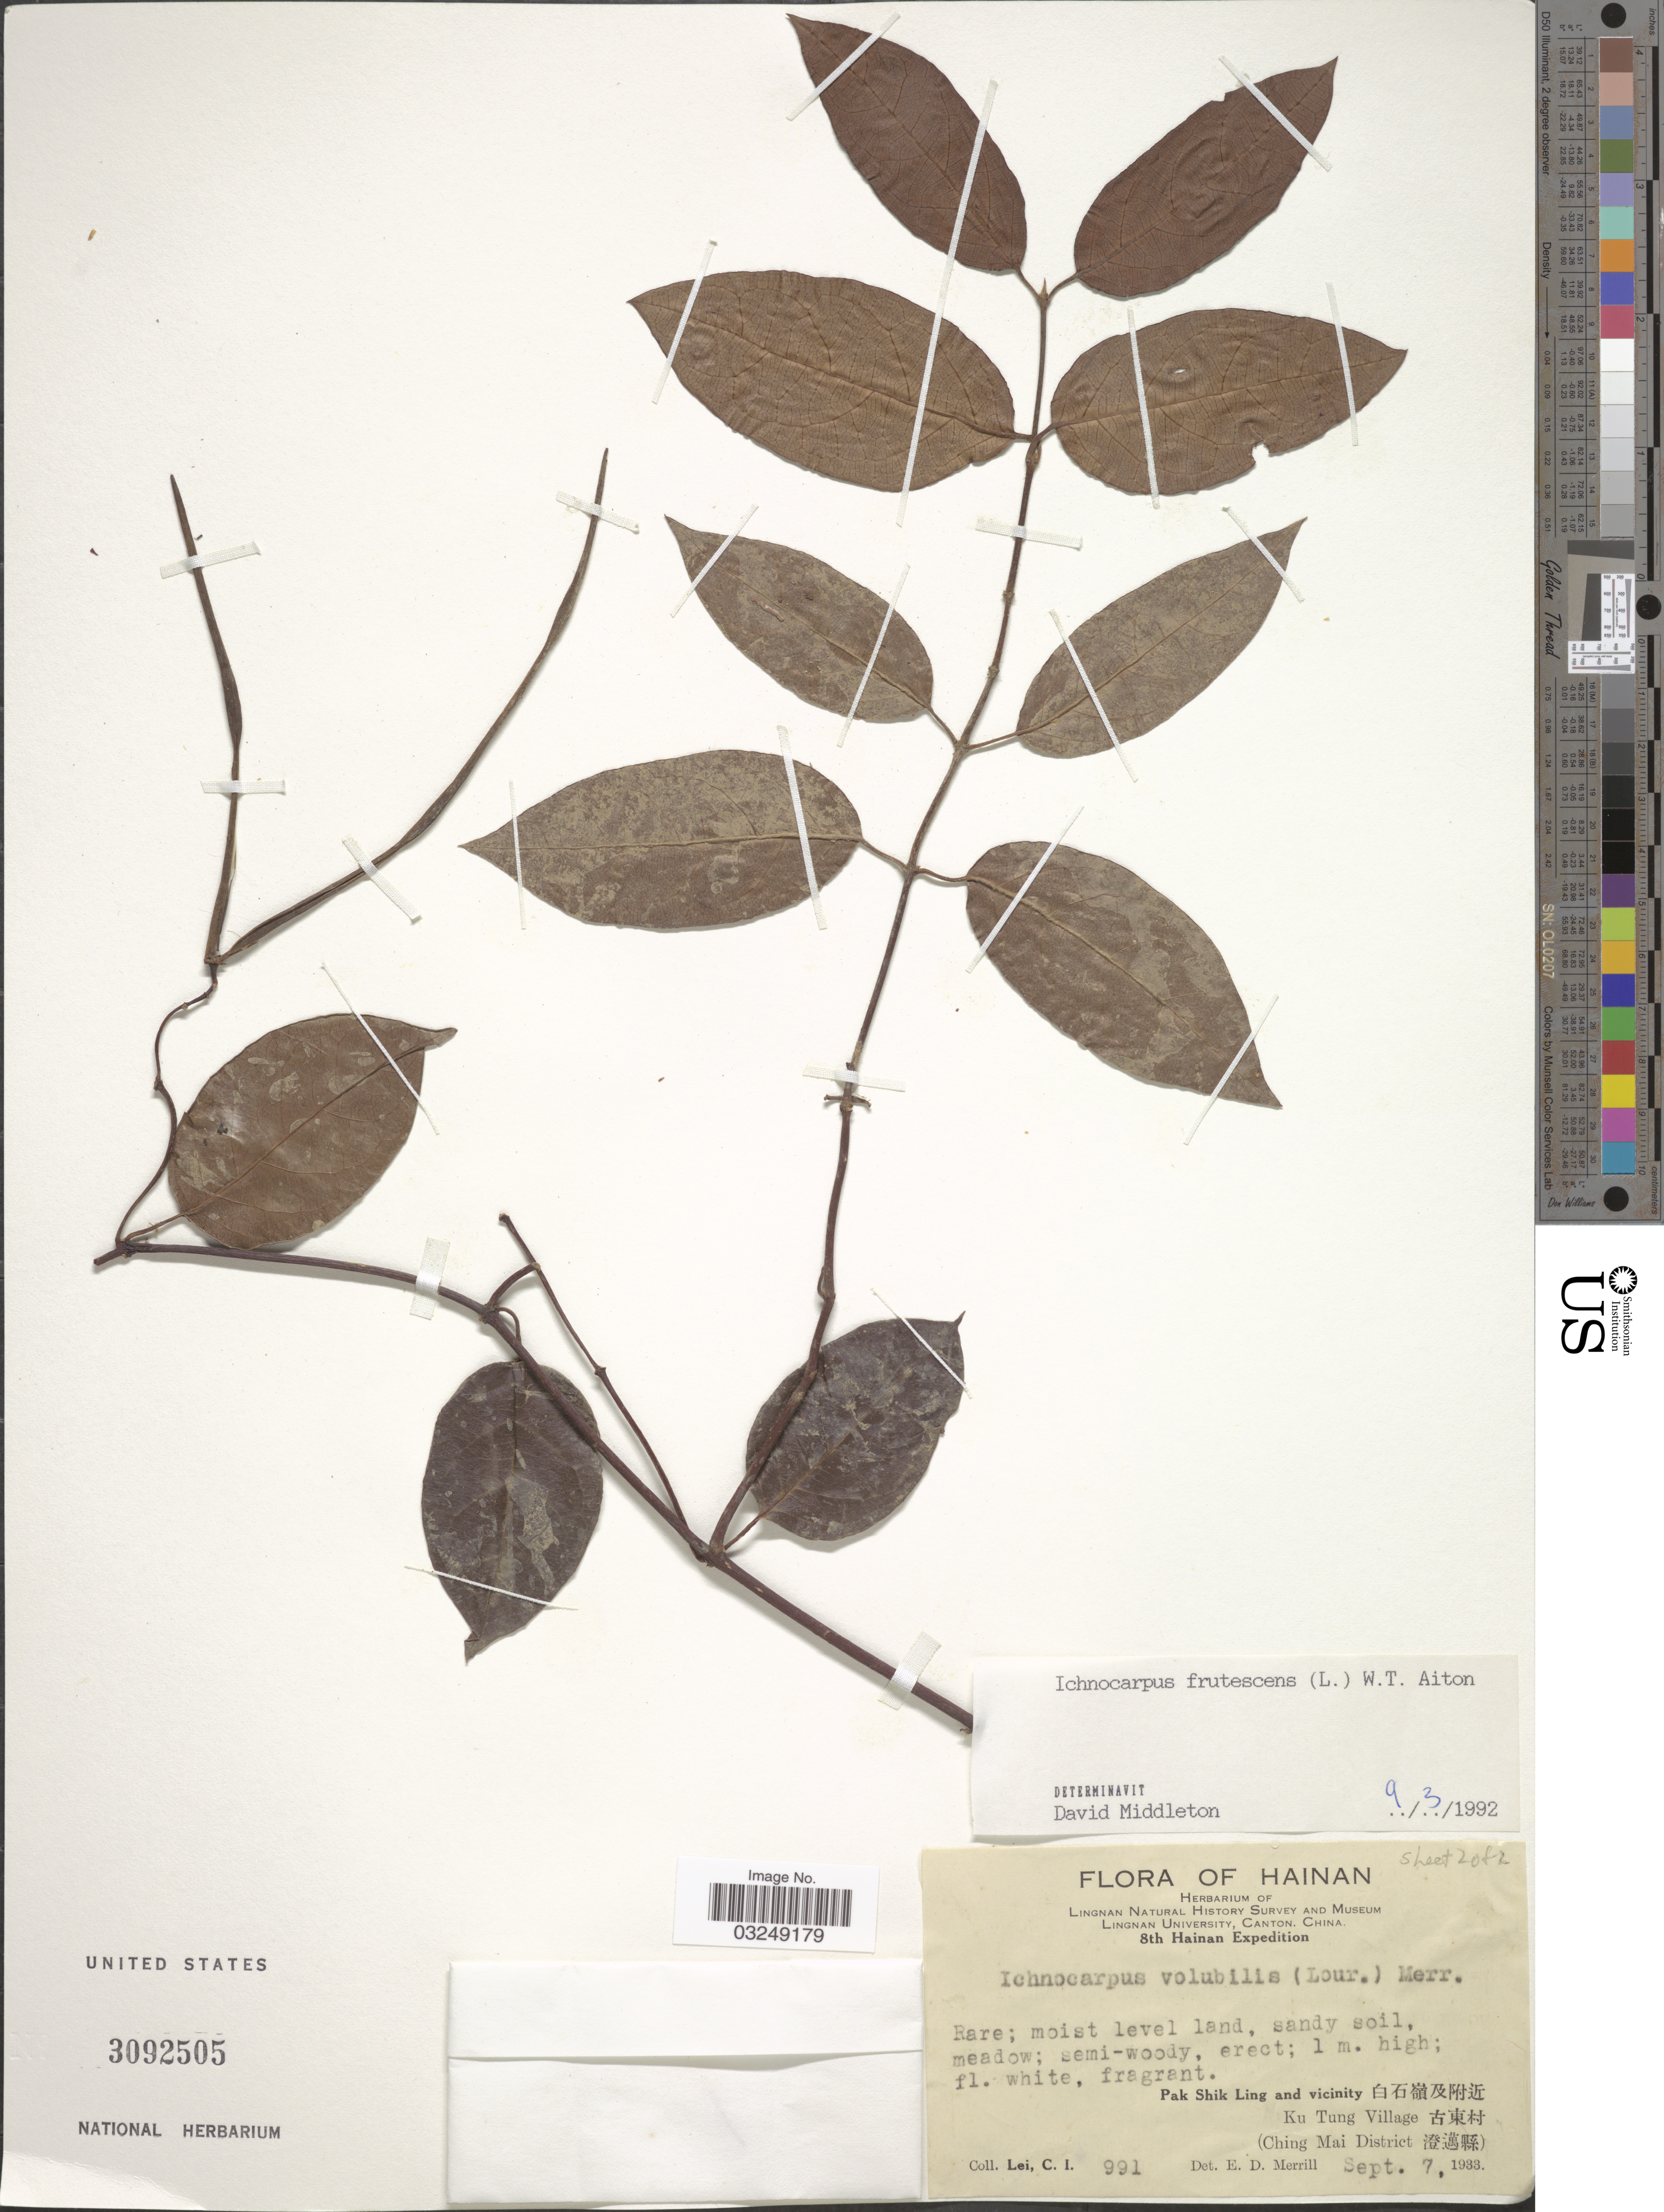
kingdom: Plantae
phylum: Tracheophyta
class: Magnoliopsida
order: Gentianales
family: Apocynaceae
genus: Ichnocarpus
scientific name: Ichnocarpus frutescens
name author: (L.) W.T. Aiton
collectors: C. I. Lei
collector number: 991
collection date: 1933-09-07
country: China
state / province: Hainan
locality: PakShikLing and Vicinity, Ku Tung Village, (Ching Mai District), (Ching Mai District.)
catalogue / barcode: US 3092505